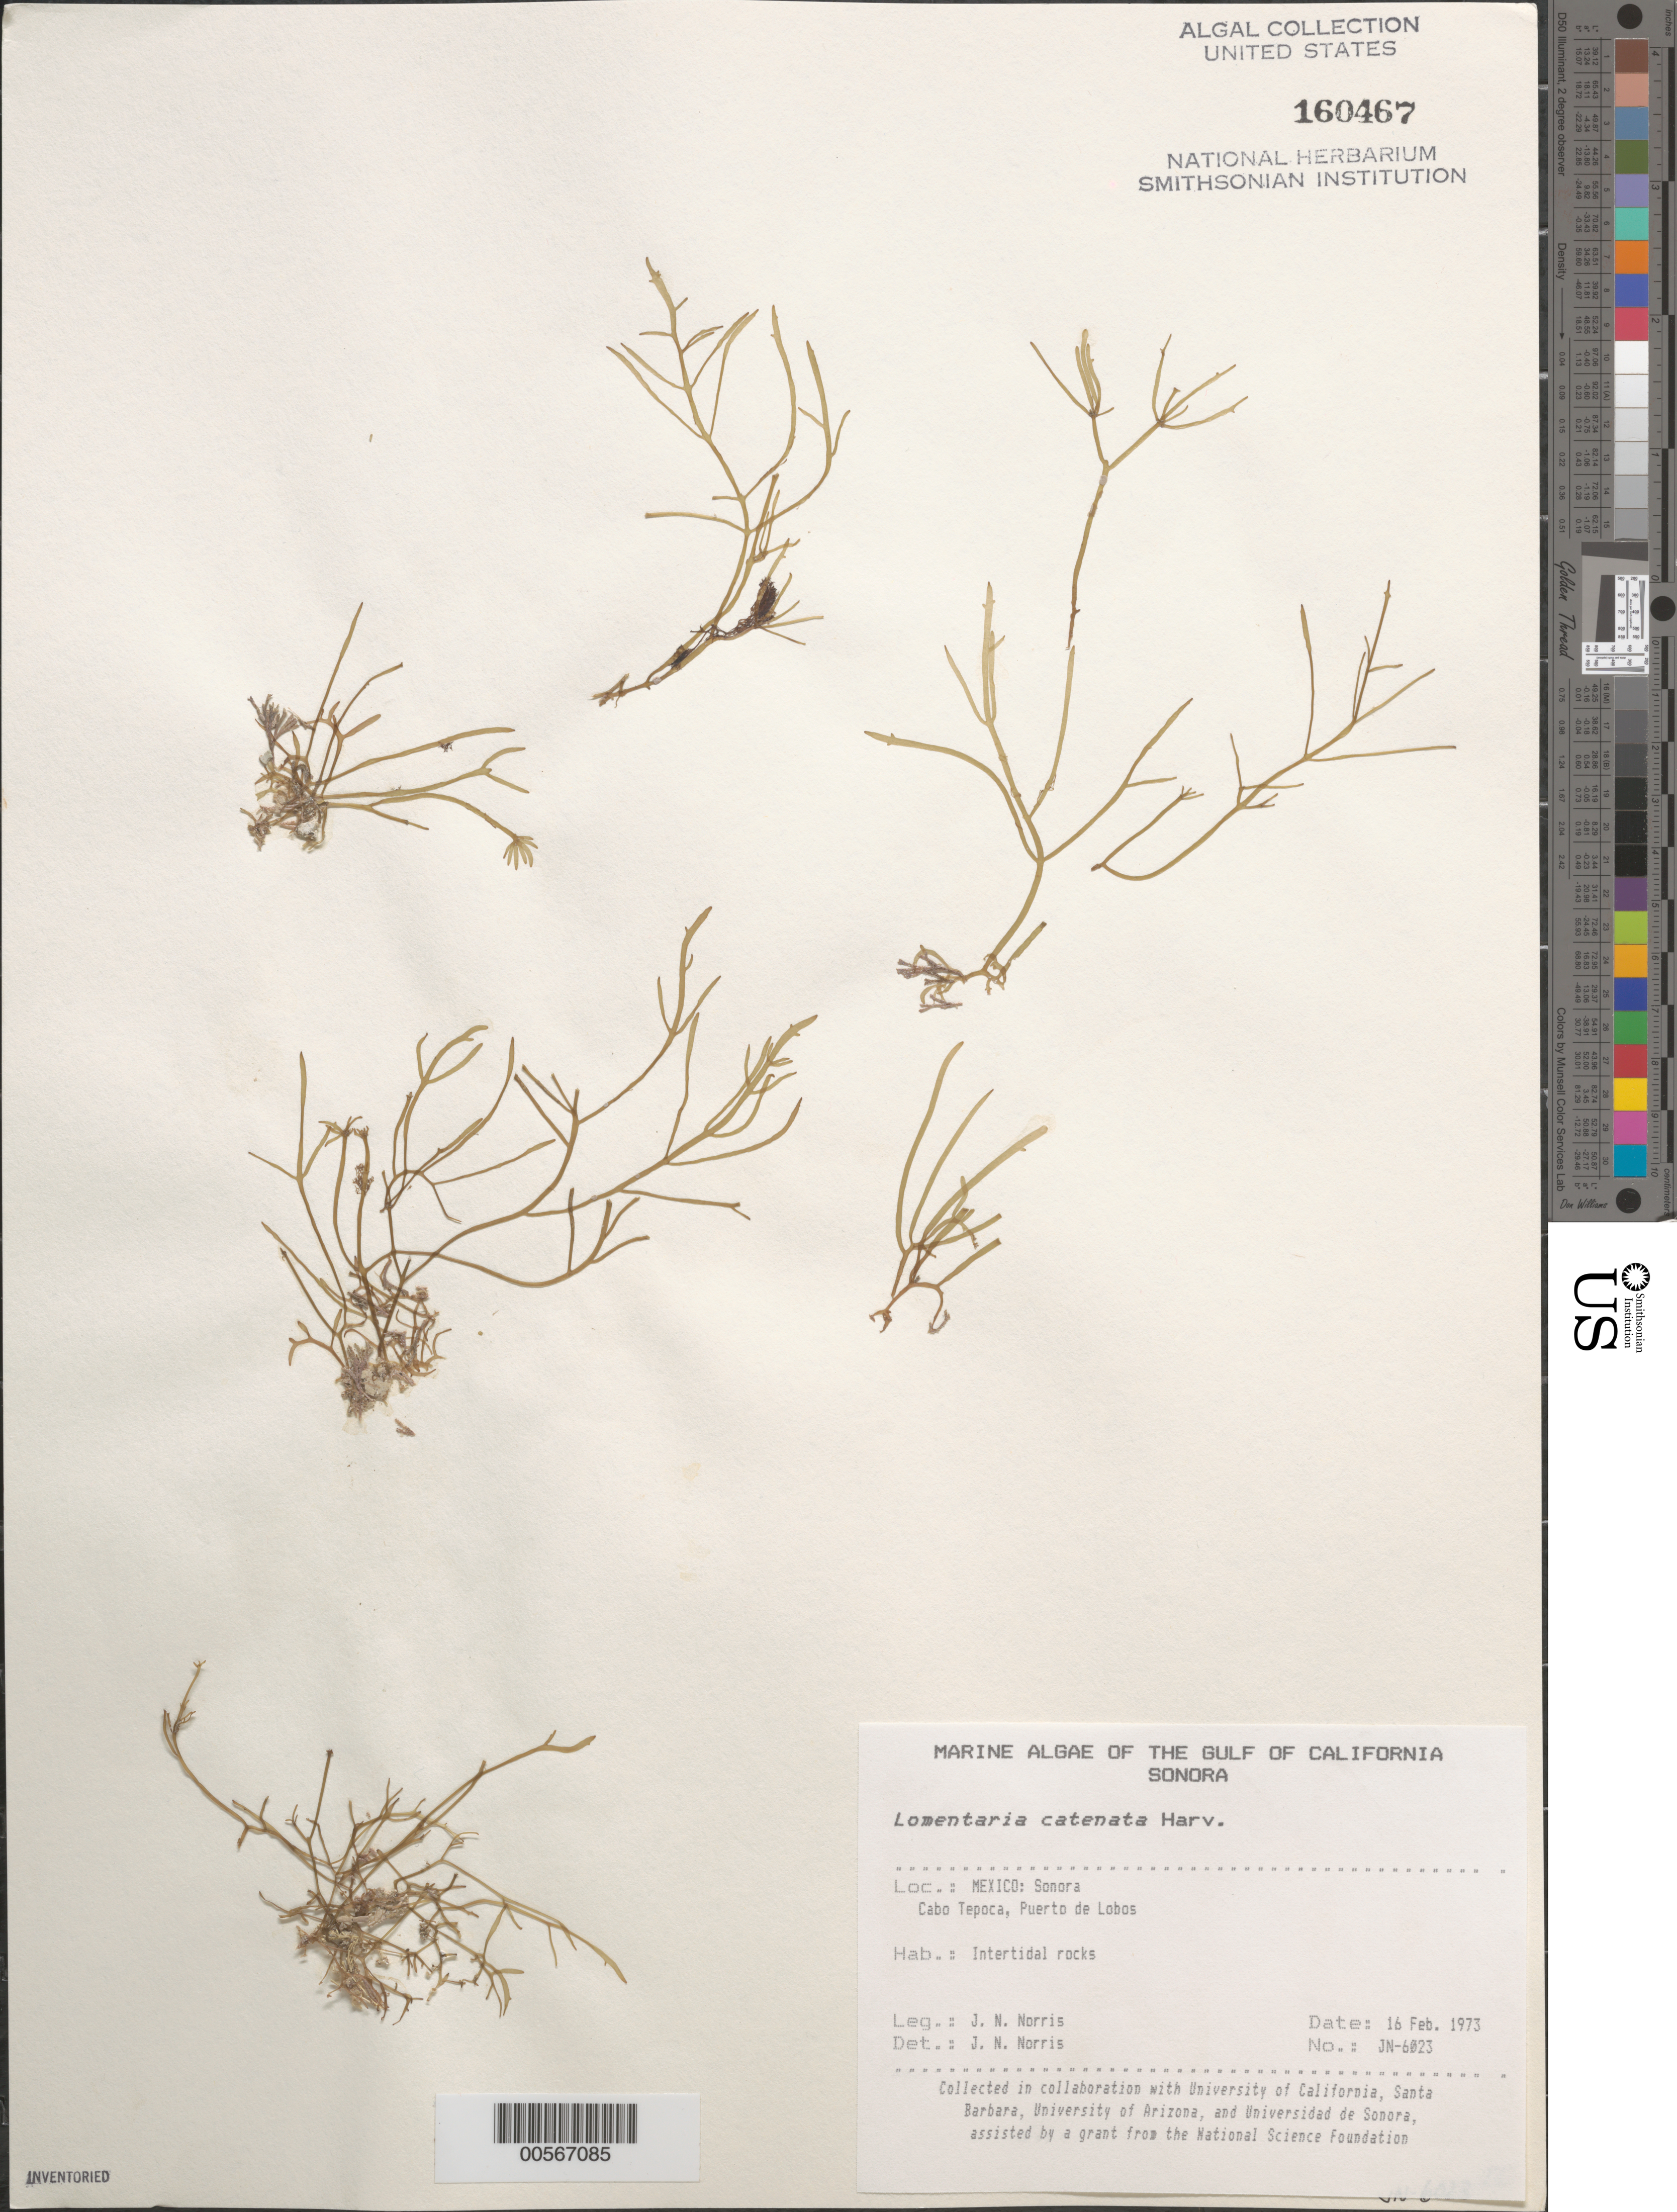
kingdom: Plantae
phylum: Rhodophyta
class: Florideophyceae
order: Rhodymeniales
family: Lomentariaceae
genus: Fushitsunagia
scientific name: Fushitsunagia catenata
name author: (Harv.) Filloramo & G.W. Saunders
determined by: Algae name updating Project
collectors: J. N. Norris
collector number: JN-6023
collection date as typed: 16 Feb 1973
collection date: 1973-02-16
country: Mexico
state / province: Sonora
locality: Cabo Tepoca, Puerto de Lobos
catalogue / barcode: US 160467